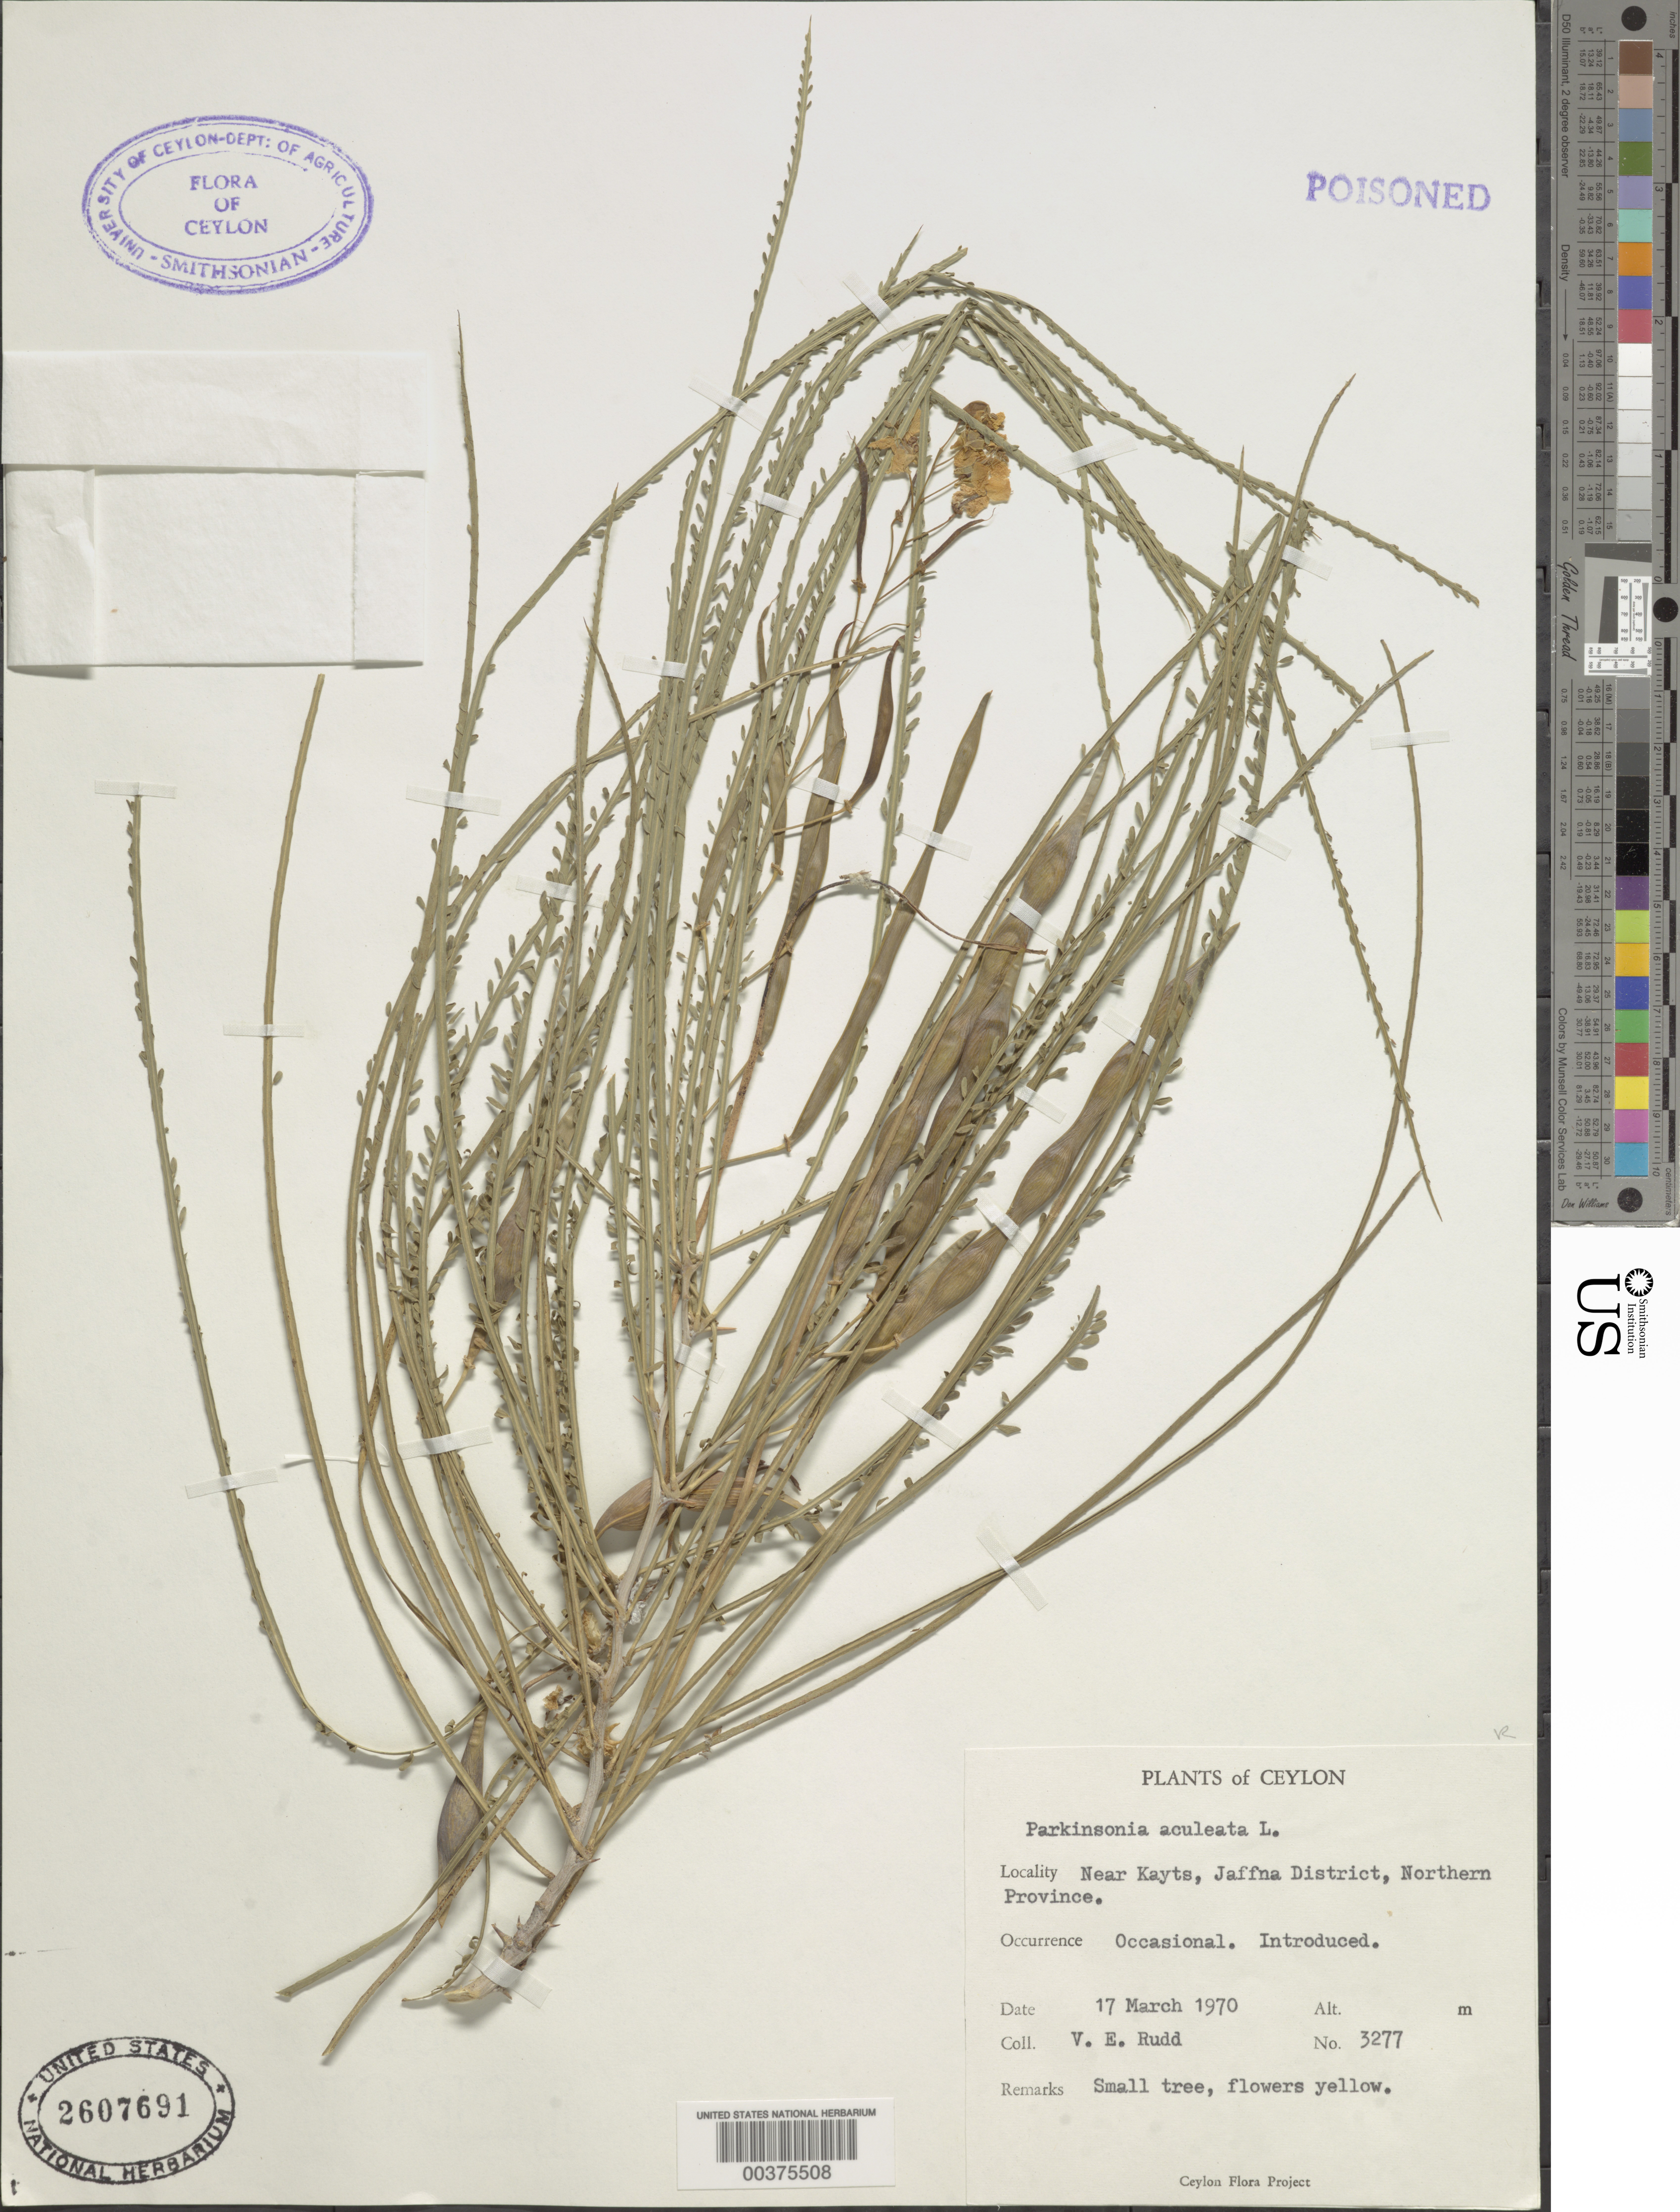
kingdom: Plantae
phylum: Tracheophyta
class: Magnoliopsida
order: Fabales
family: Fabaceae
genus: Parkinsonia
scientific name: Parkinsonia aculeata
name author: L.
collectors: V. E. Rudd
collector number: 3277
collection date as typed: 17 Mar 1970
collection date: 1970-03-17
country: Sri Lanka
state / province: Northern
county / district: Jaffna Dist.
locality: Near kayts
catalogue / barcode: US 2607691